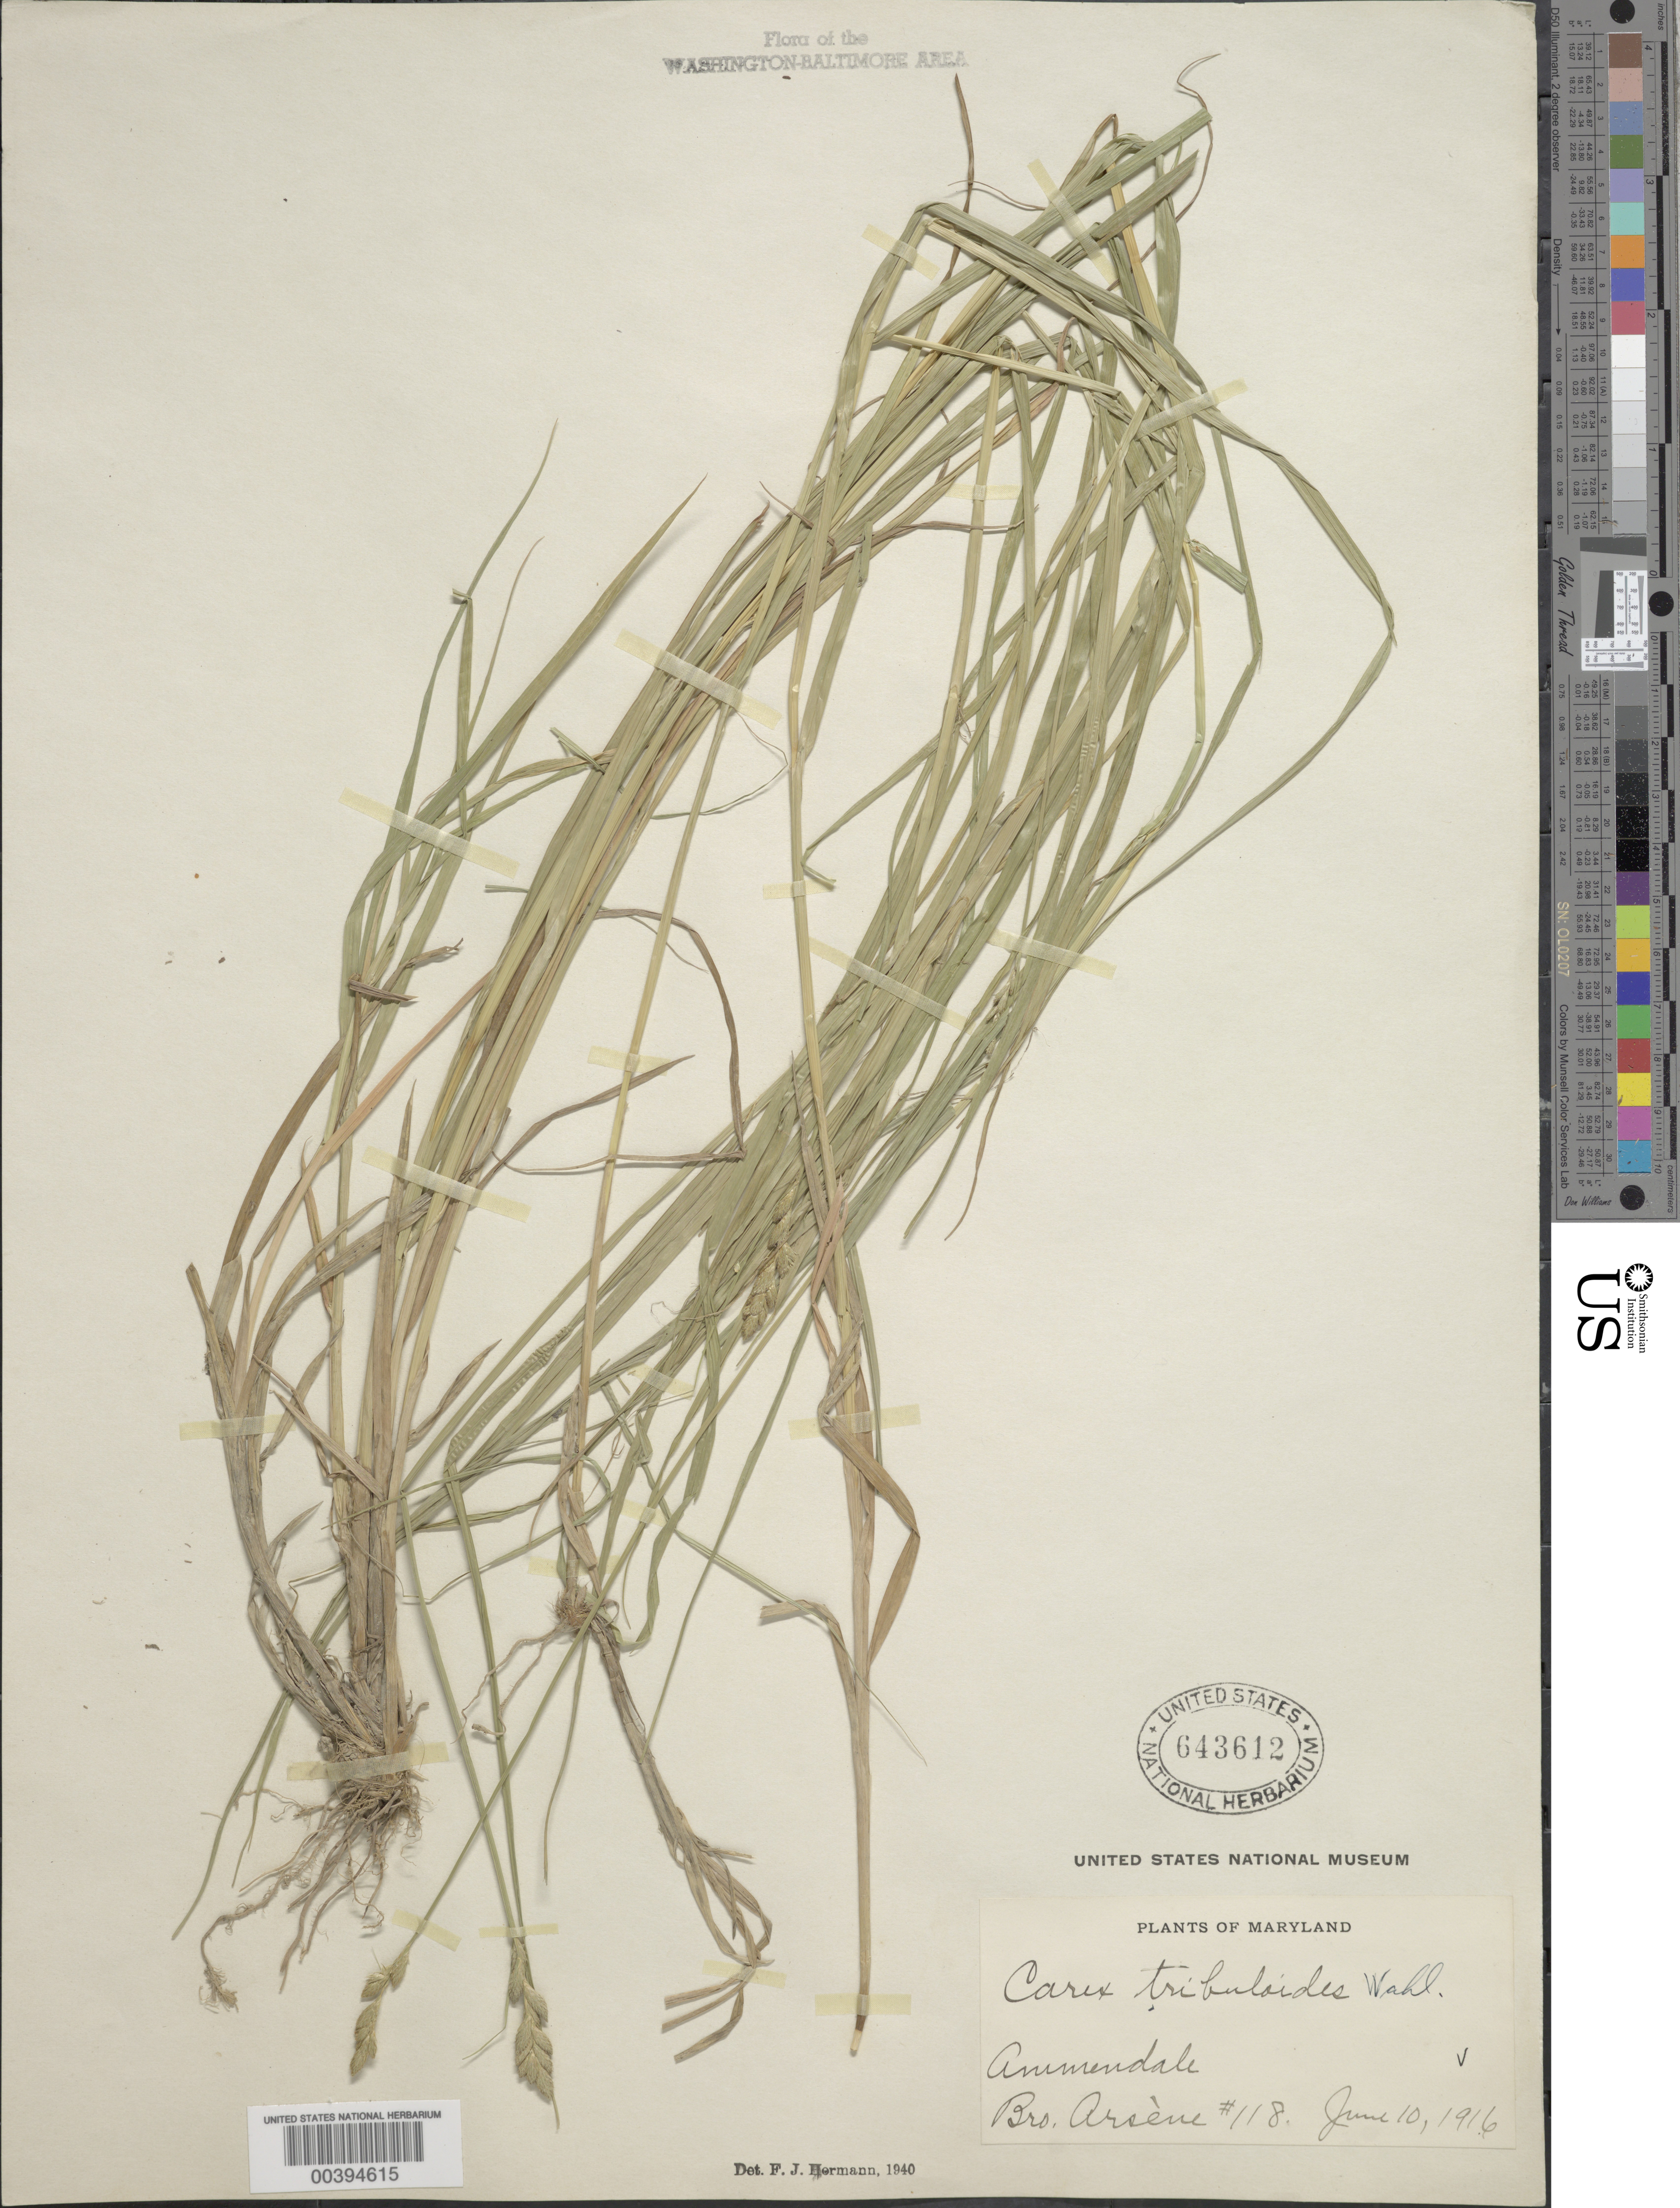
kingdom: Plantae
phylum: Tracheophyta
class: Liliopsida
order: Poales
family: Cyperaceae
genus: Carex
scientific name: Carex tribuloides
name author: Wahlenb.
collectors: Bro. G. Arsène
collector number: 118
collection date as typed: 10 Jun 1916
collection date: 1916-06-10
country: United States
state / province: Maryland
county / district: Prince George's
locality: Ammendale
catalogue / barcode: US 643612